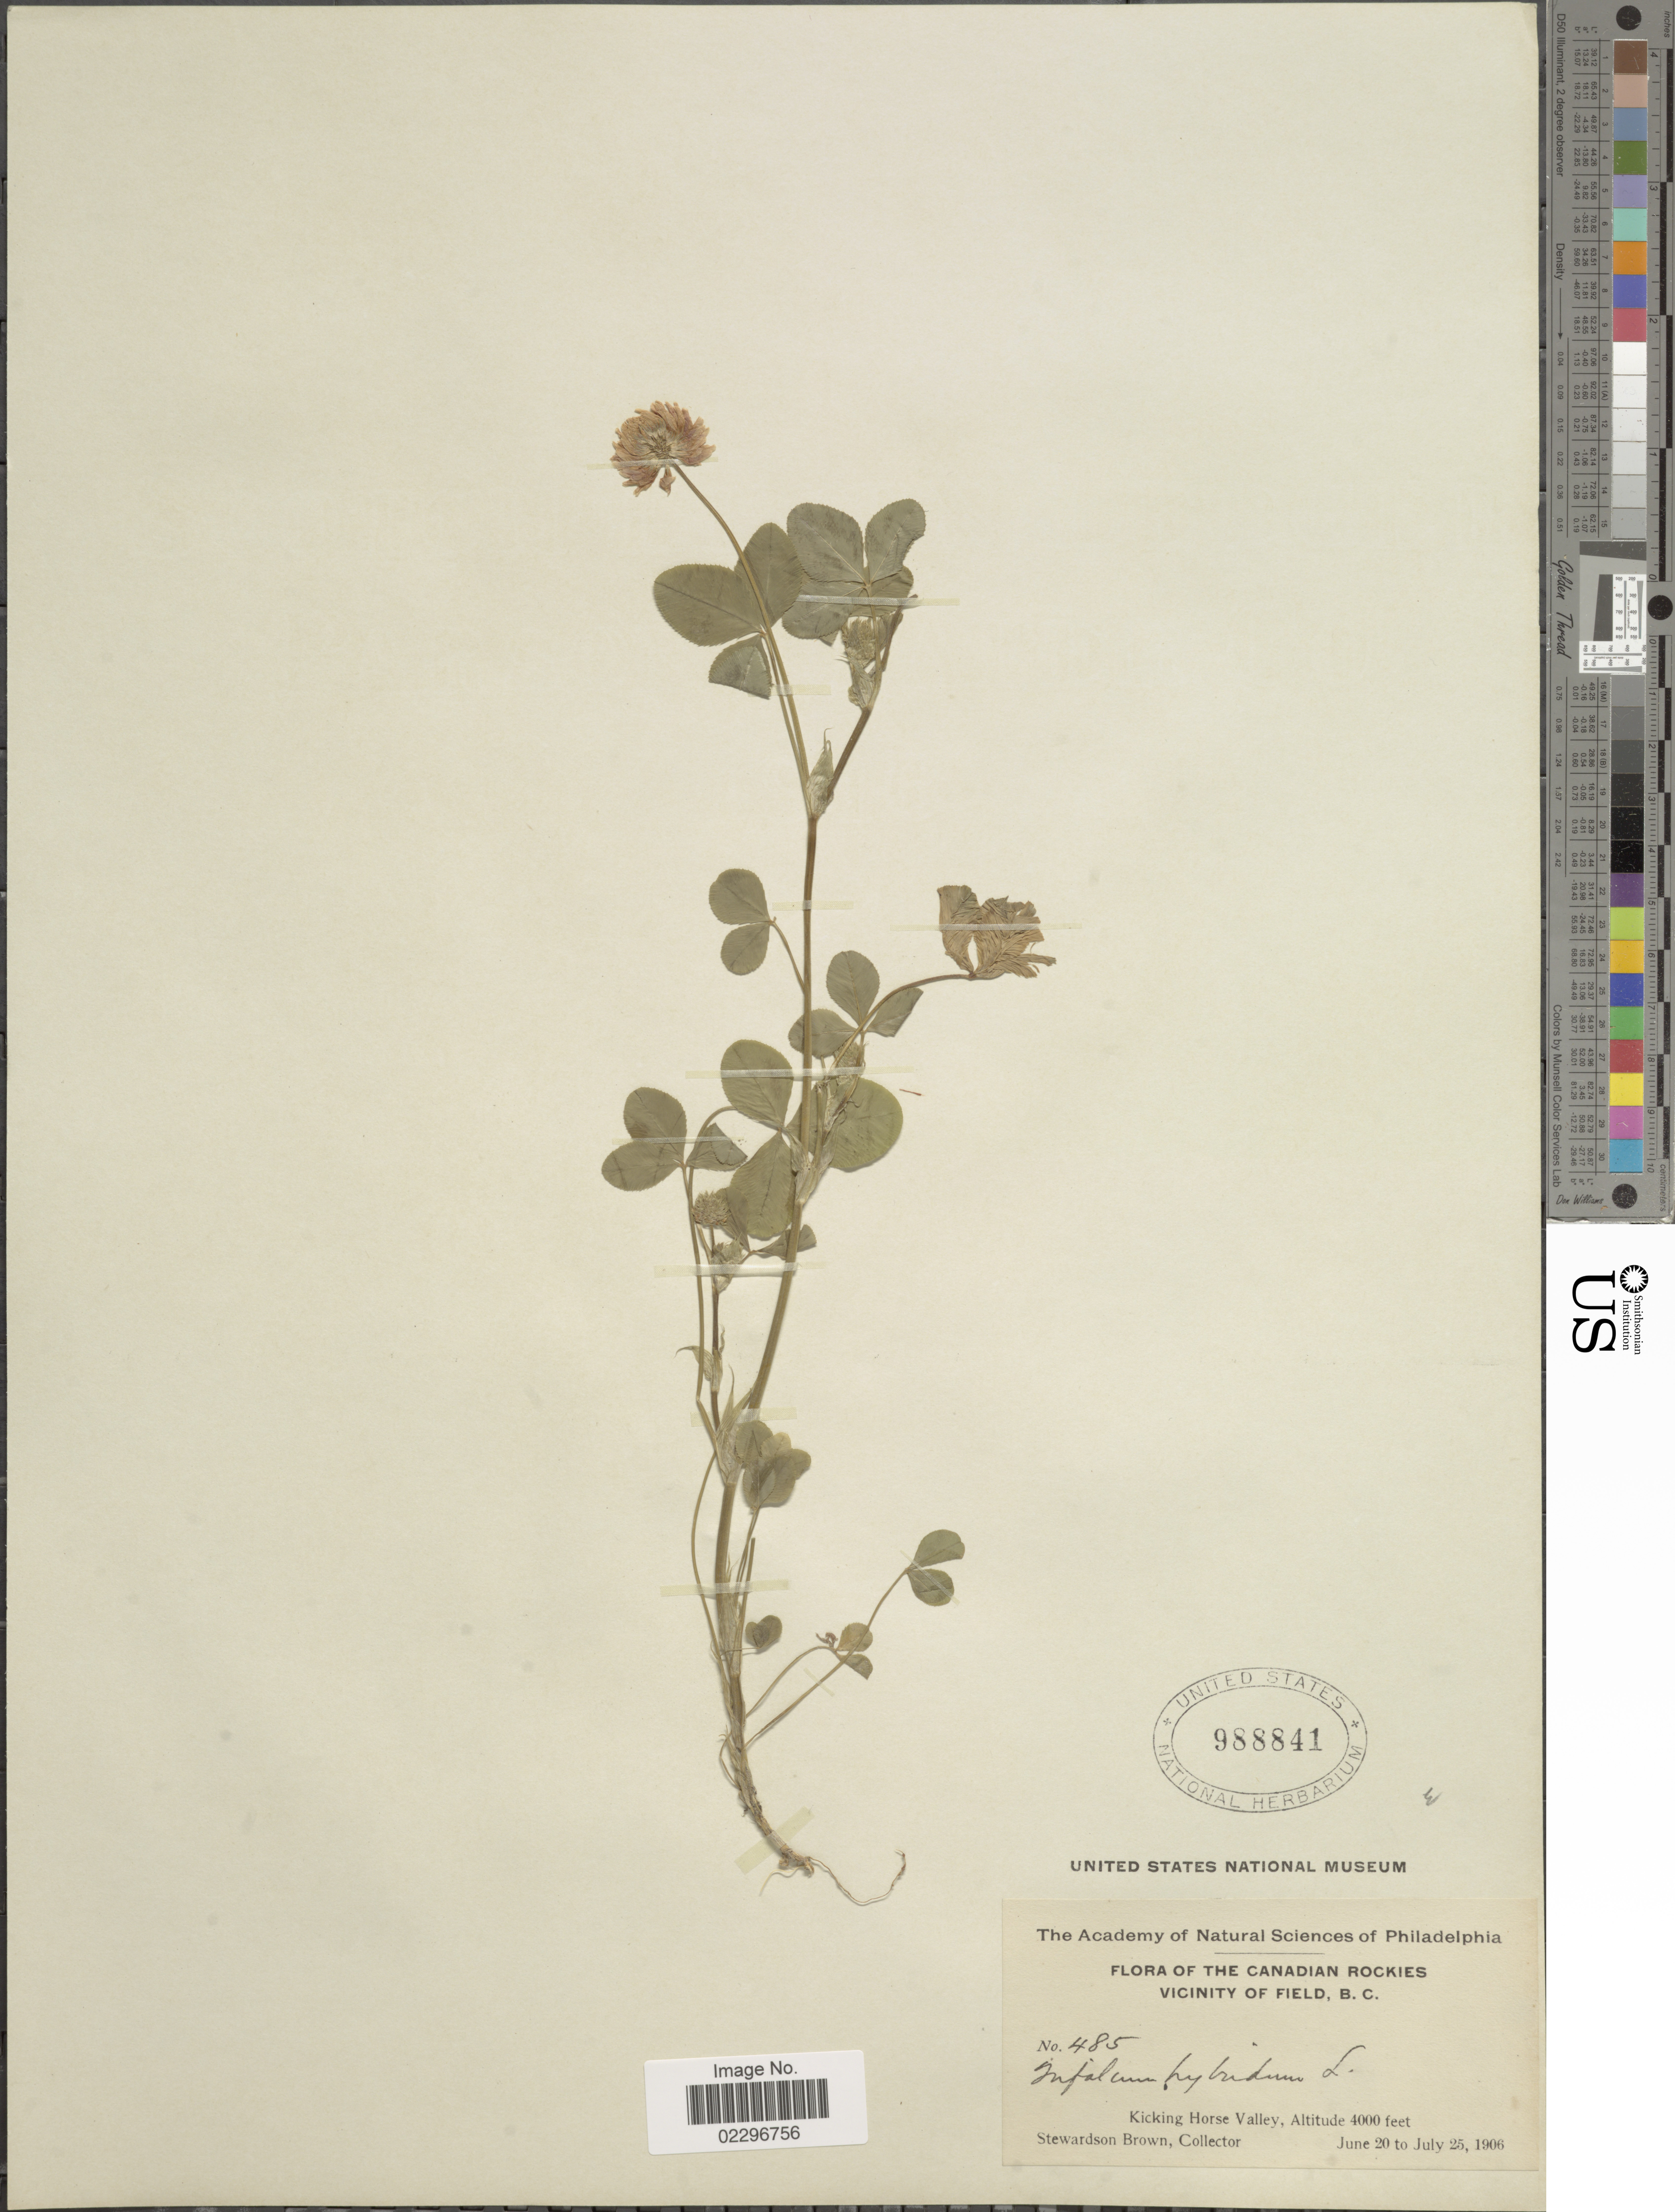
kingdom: Plantae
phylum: Tracheophyta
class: Magnoliopsida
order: Fabales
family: Fabaceae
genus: Trifolium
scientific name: Trifolium hybridum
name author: L.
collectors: S. Brown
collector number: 485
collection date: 1906-06-20/1906-07-25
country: Canada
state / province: British Columbia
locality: Canadian Rockies. Viciniy of Field, B.C. Kicking Horse Valley.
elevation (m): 1219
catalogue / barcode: US 988841